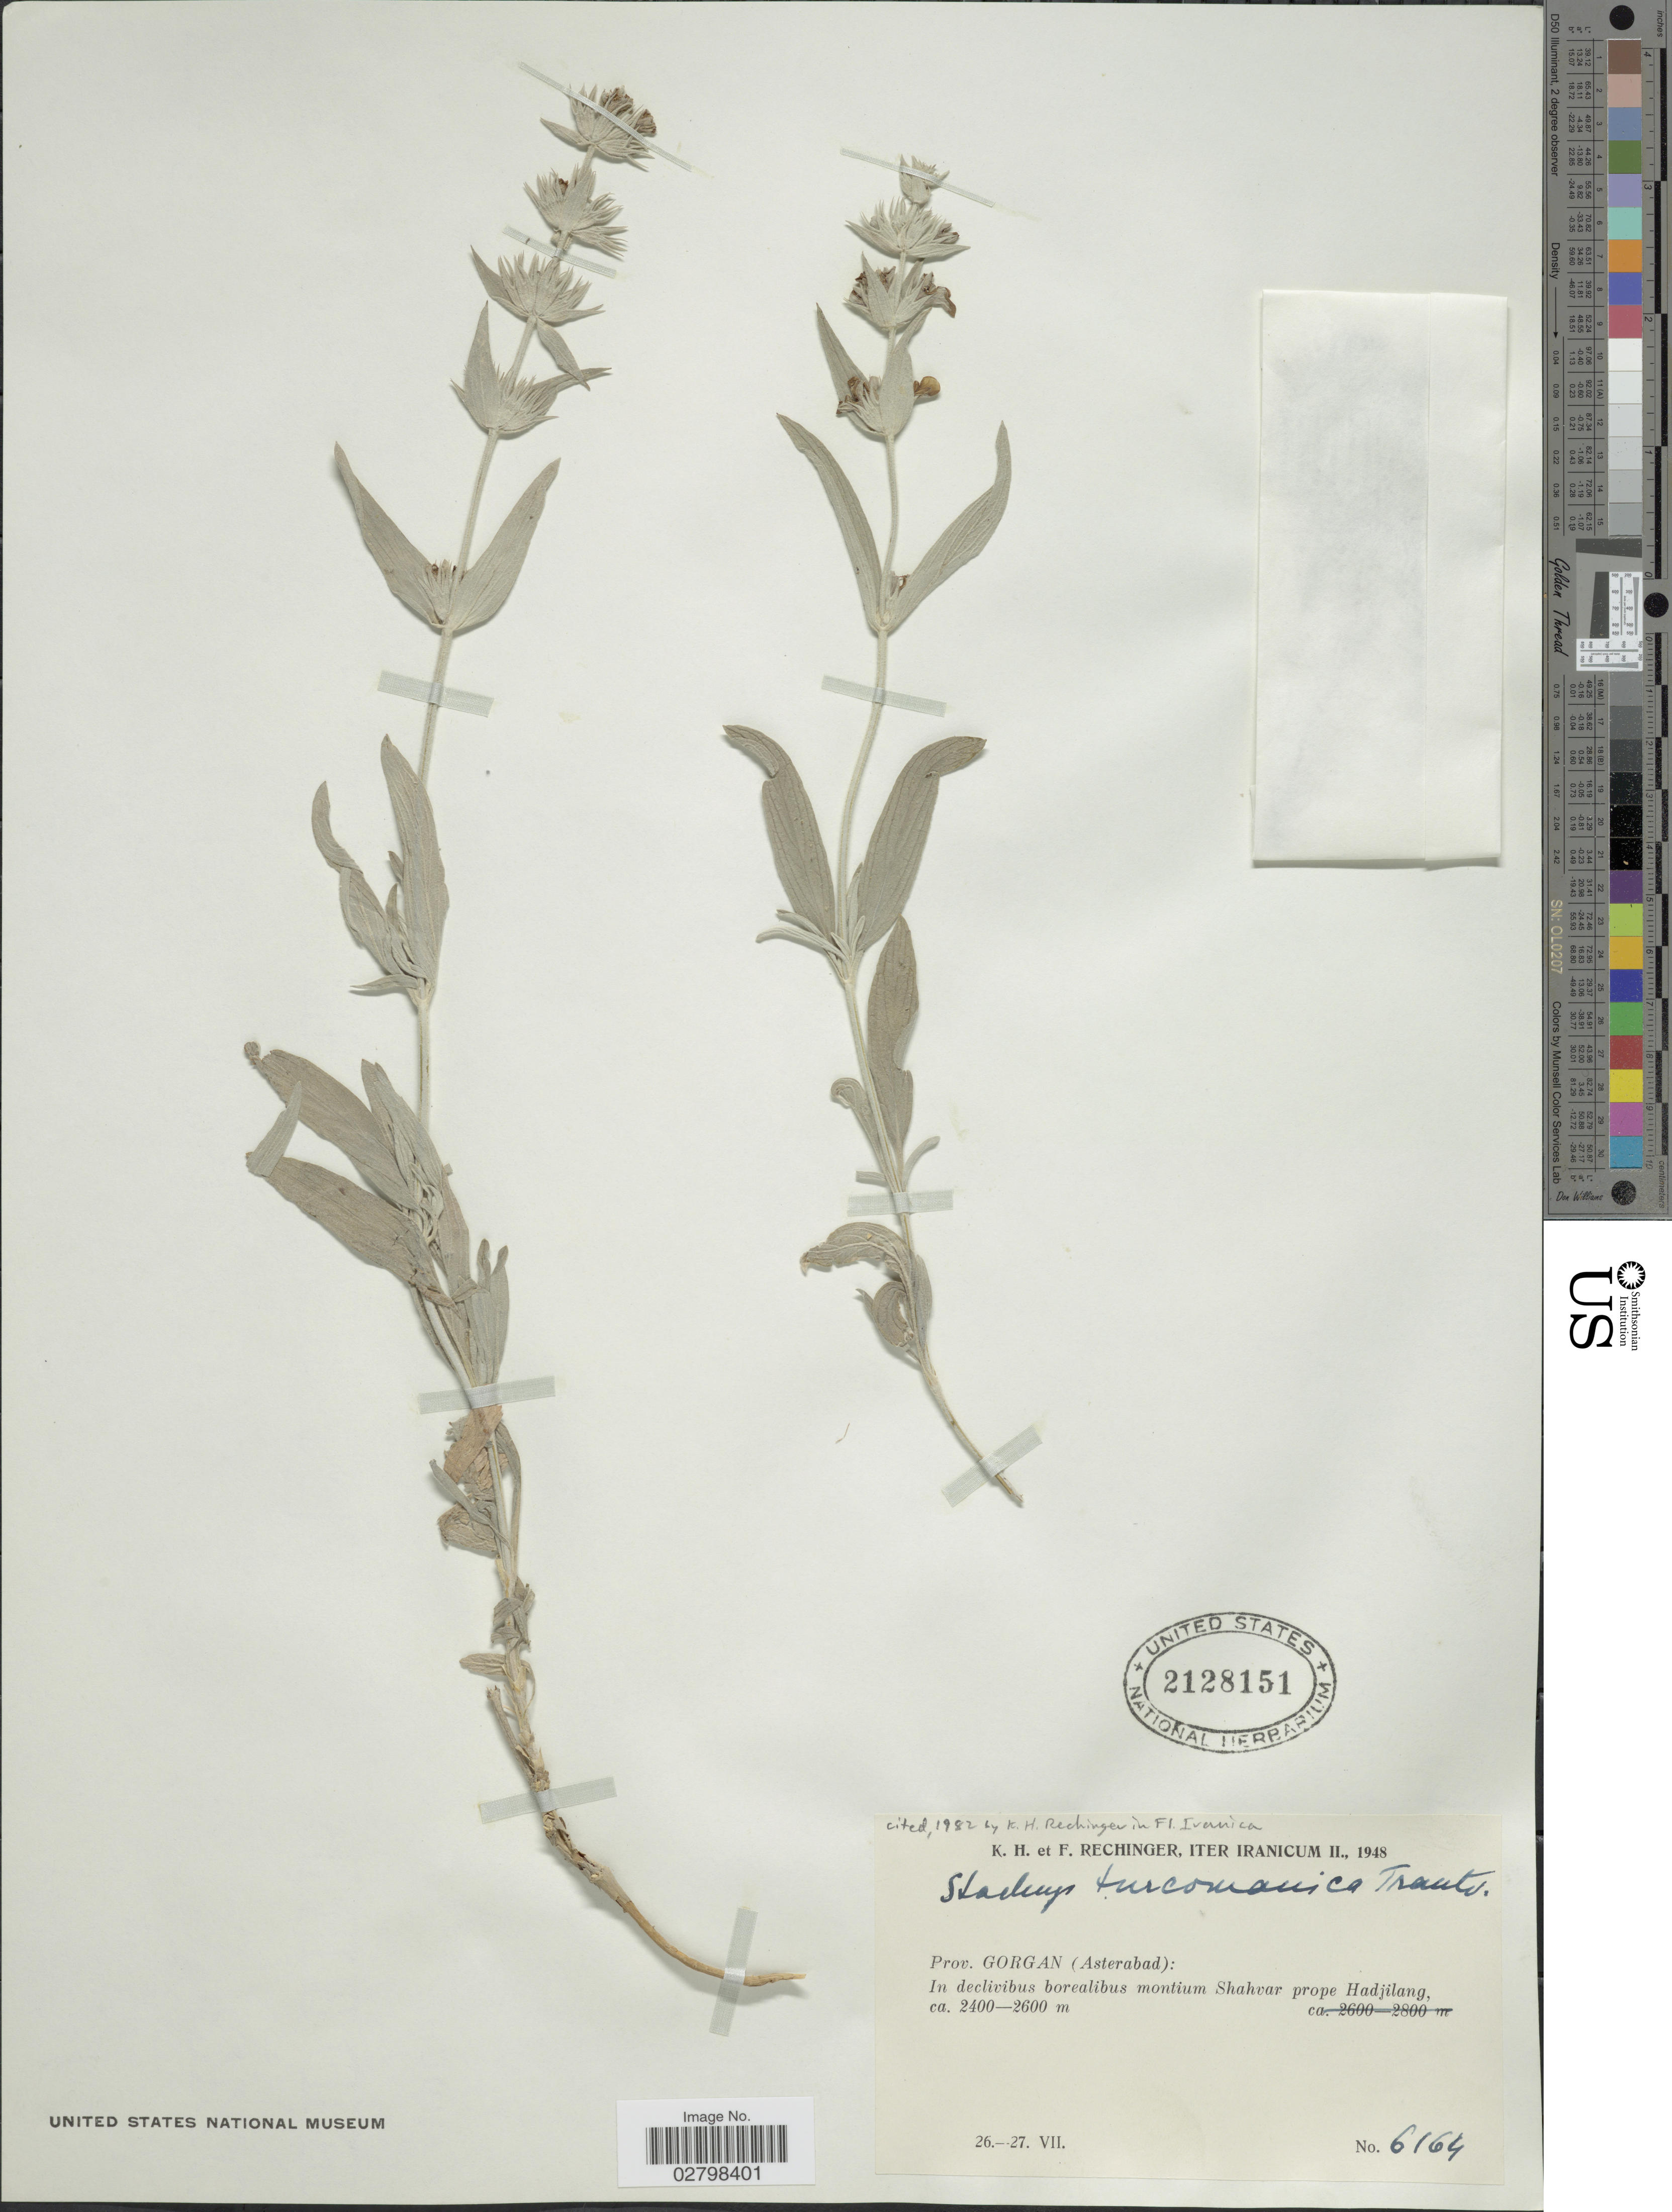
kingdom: Plantae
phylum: Tracheophyta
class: Magnoliopsida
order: Lamiales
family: Lamiaceae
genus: Stachys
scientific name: Stachys turcomanica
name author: Trautv.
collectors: K. H. Rechinger & F. Rechinger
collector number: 6164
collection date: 1948-07-26/1948-07-27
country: Iran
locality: Iter Iranicum. Prov. Gorgan (Asterabad): In declivibus borealibus montium Shahvar prope Hadjilang.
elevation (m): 2400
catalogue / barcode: US 2128151